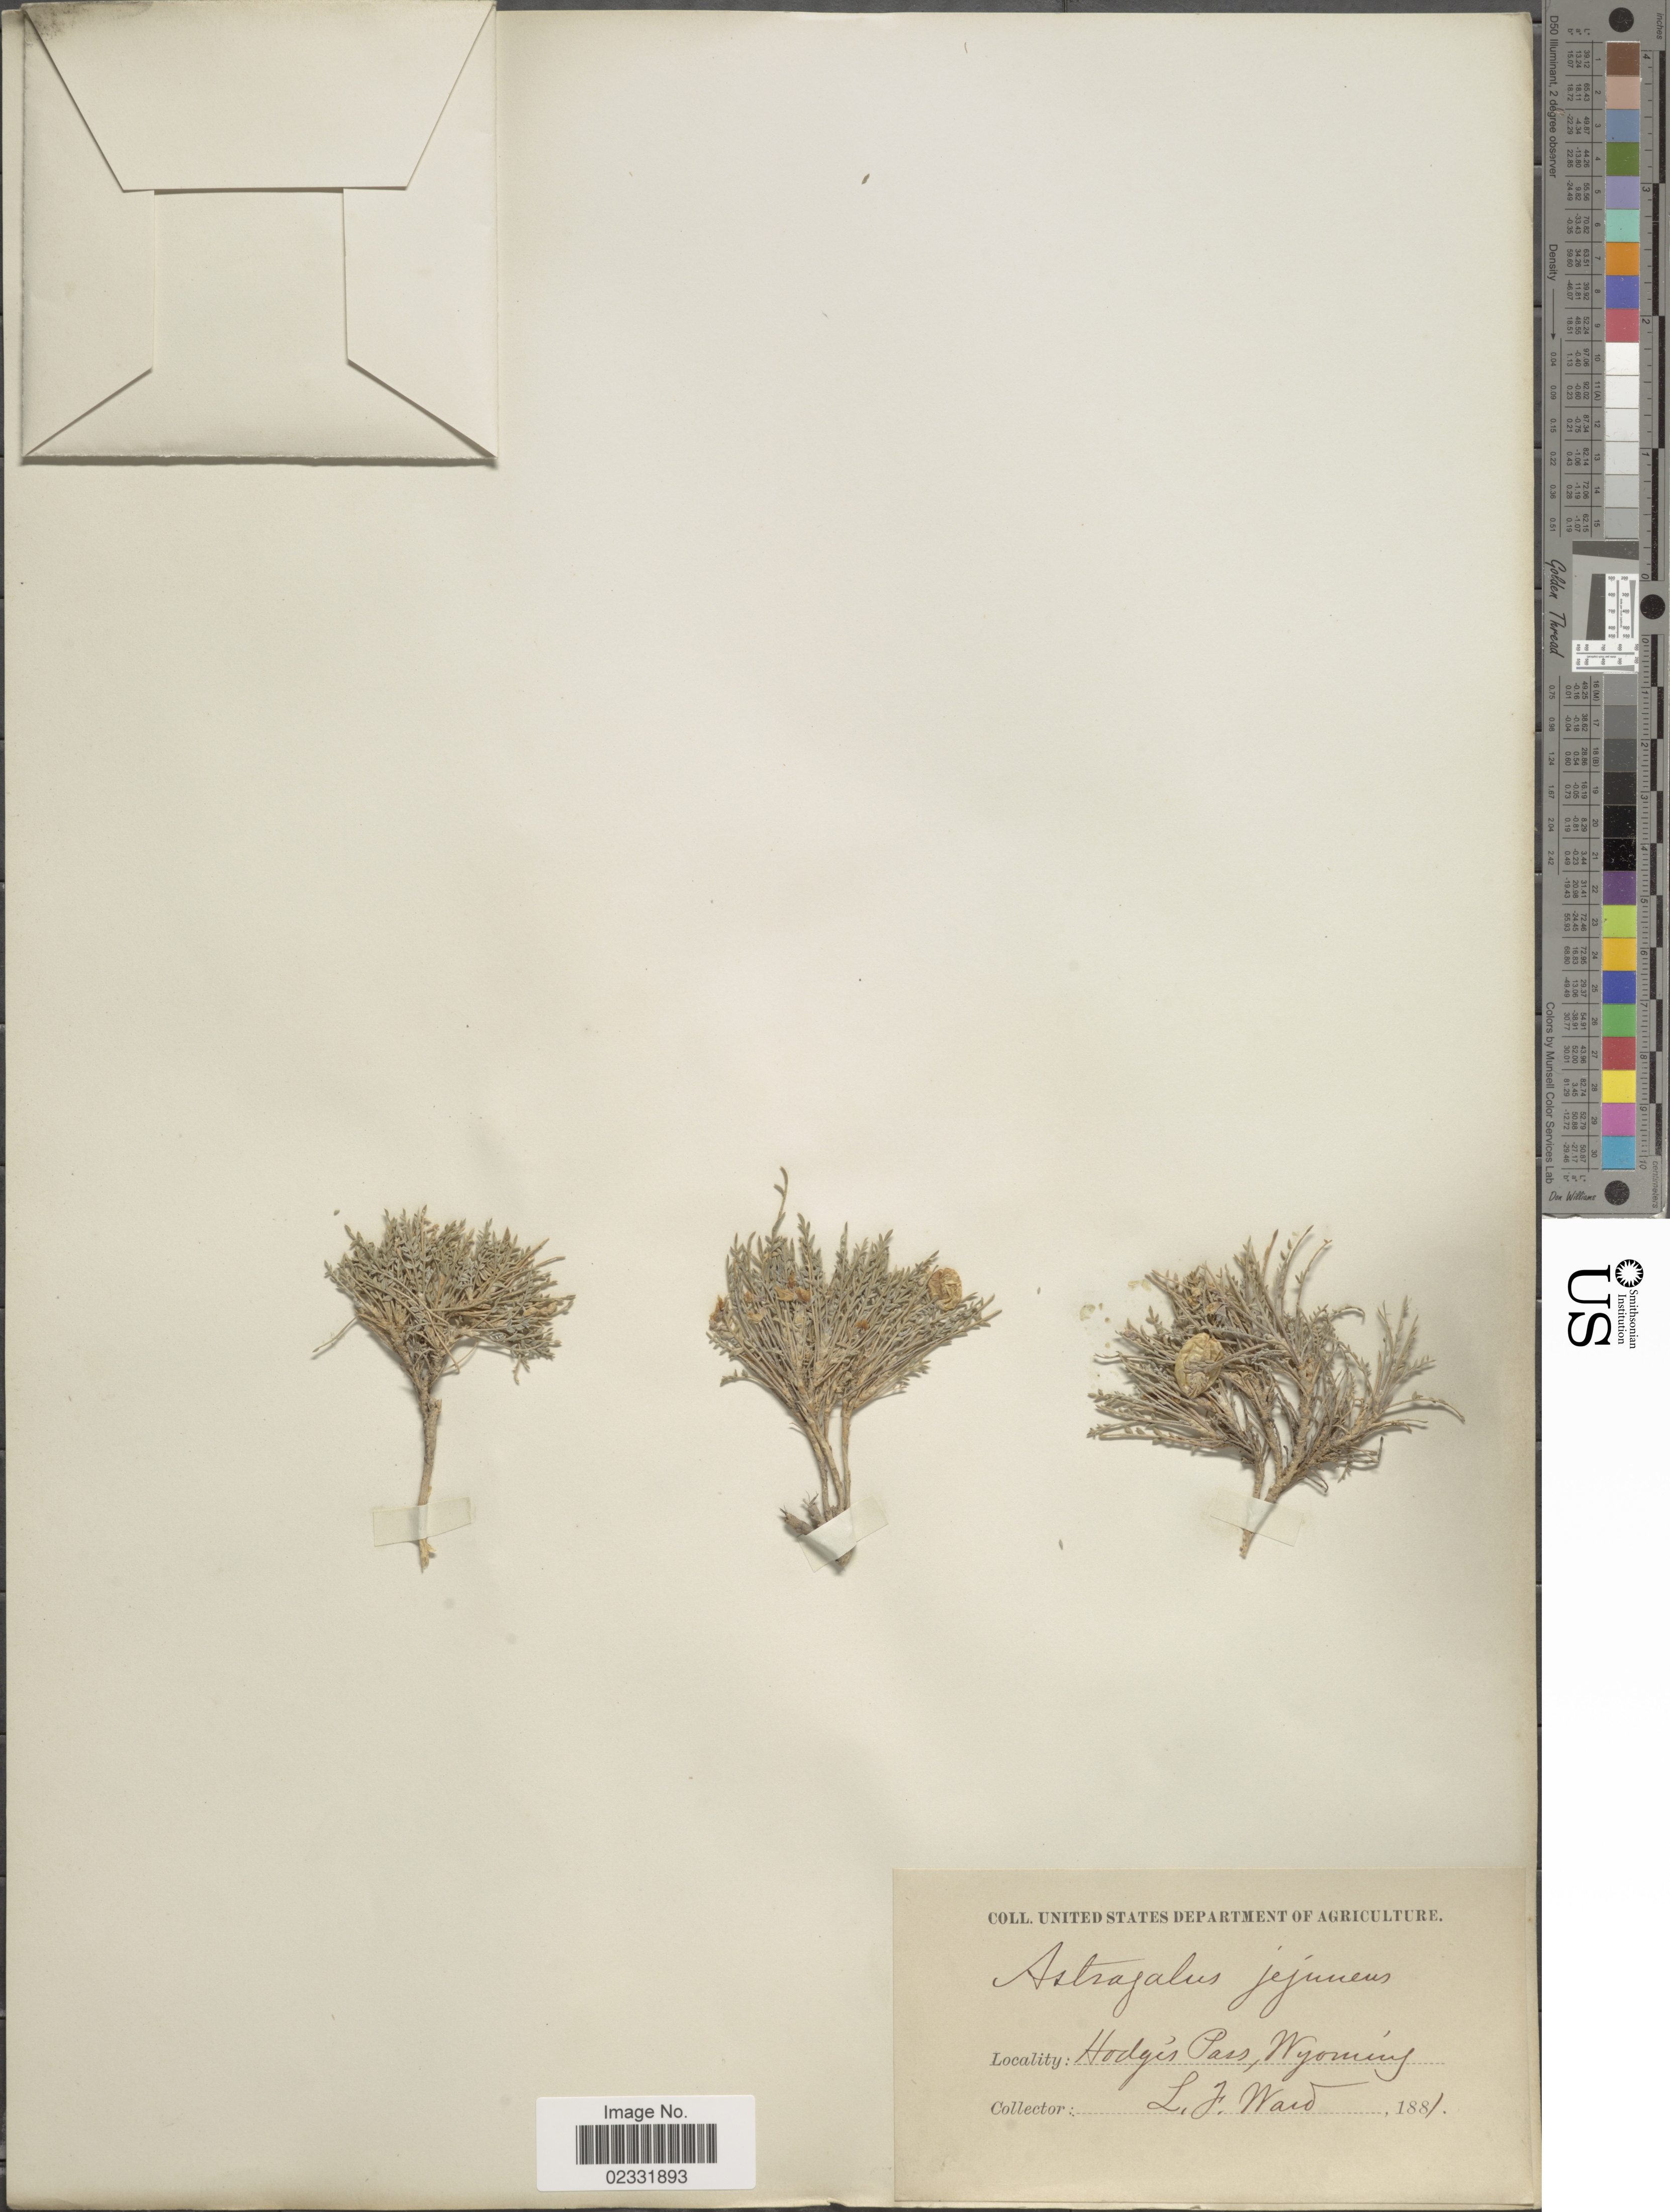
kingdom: Plantae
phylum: Tracheophyta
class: Magnoliopsida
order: Fabales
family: Fabaceae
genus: Astragalus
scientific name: Astragalus jejunus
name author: S. Watson in C. King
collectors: L. Ward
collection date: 1881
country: United States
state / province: Wyoming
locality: Hodge's Pass